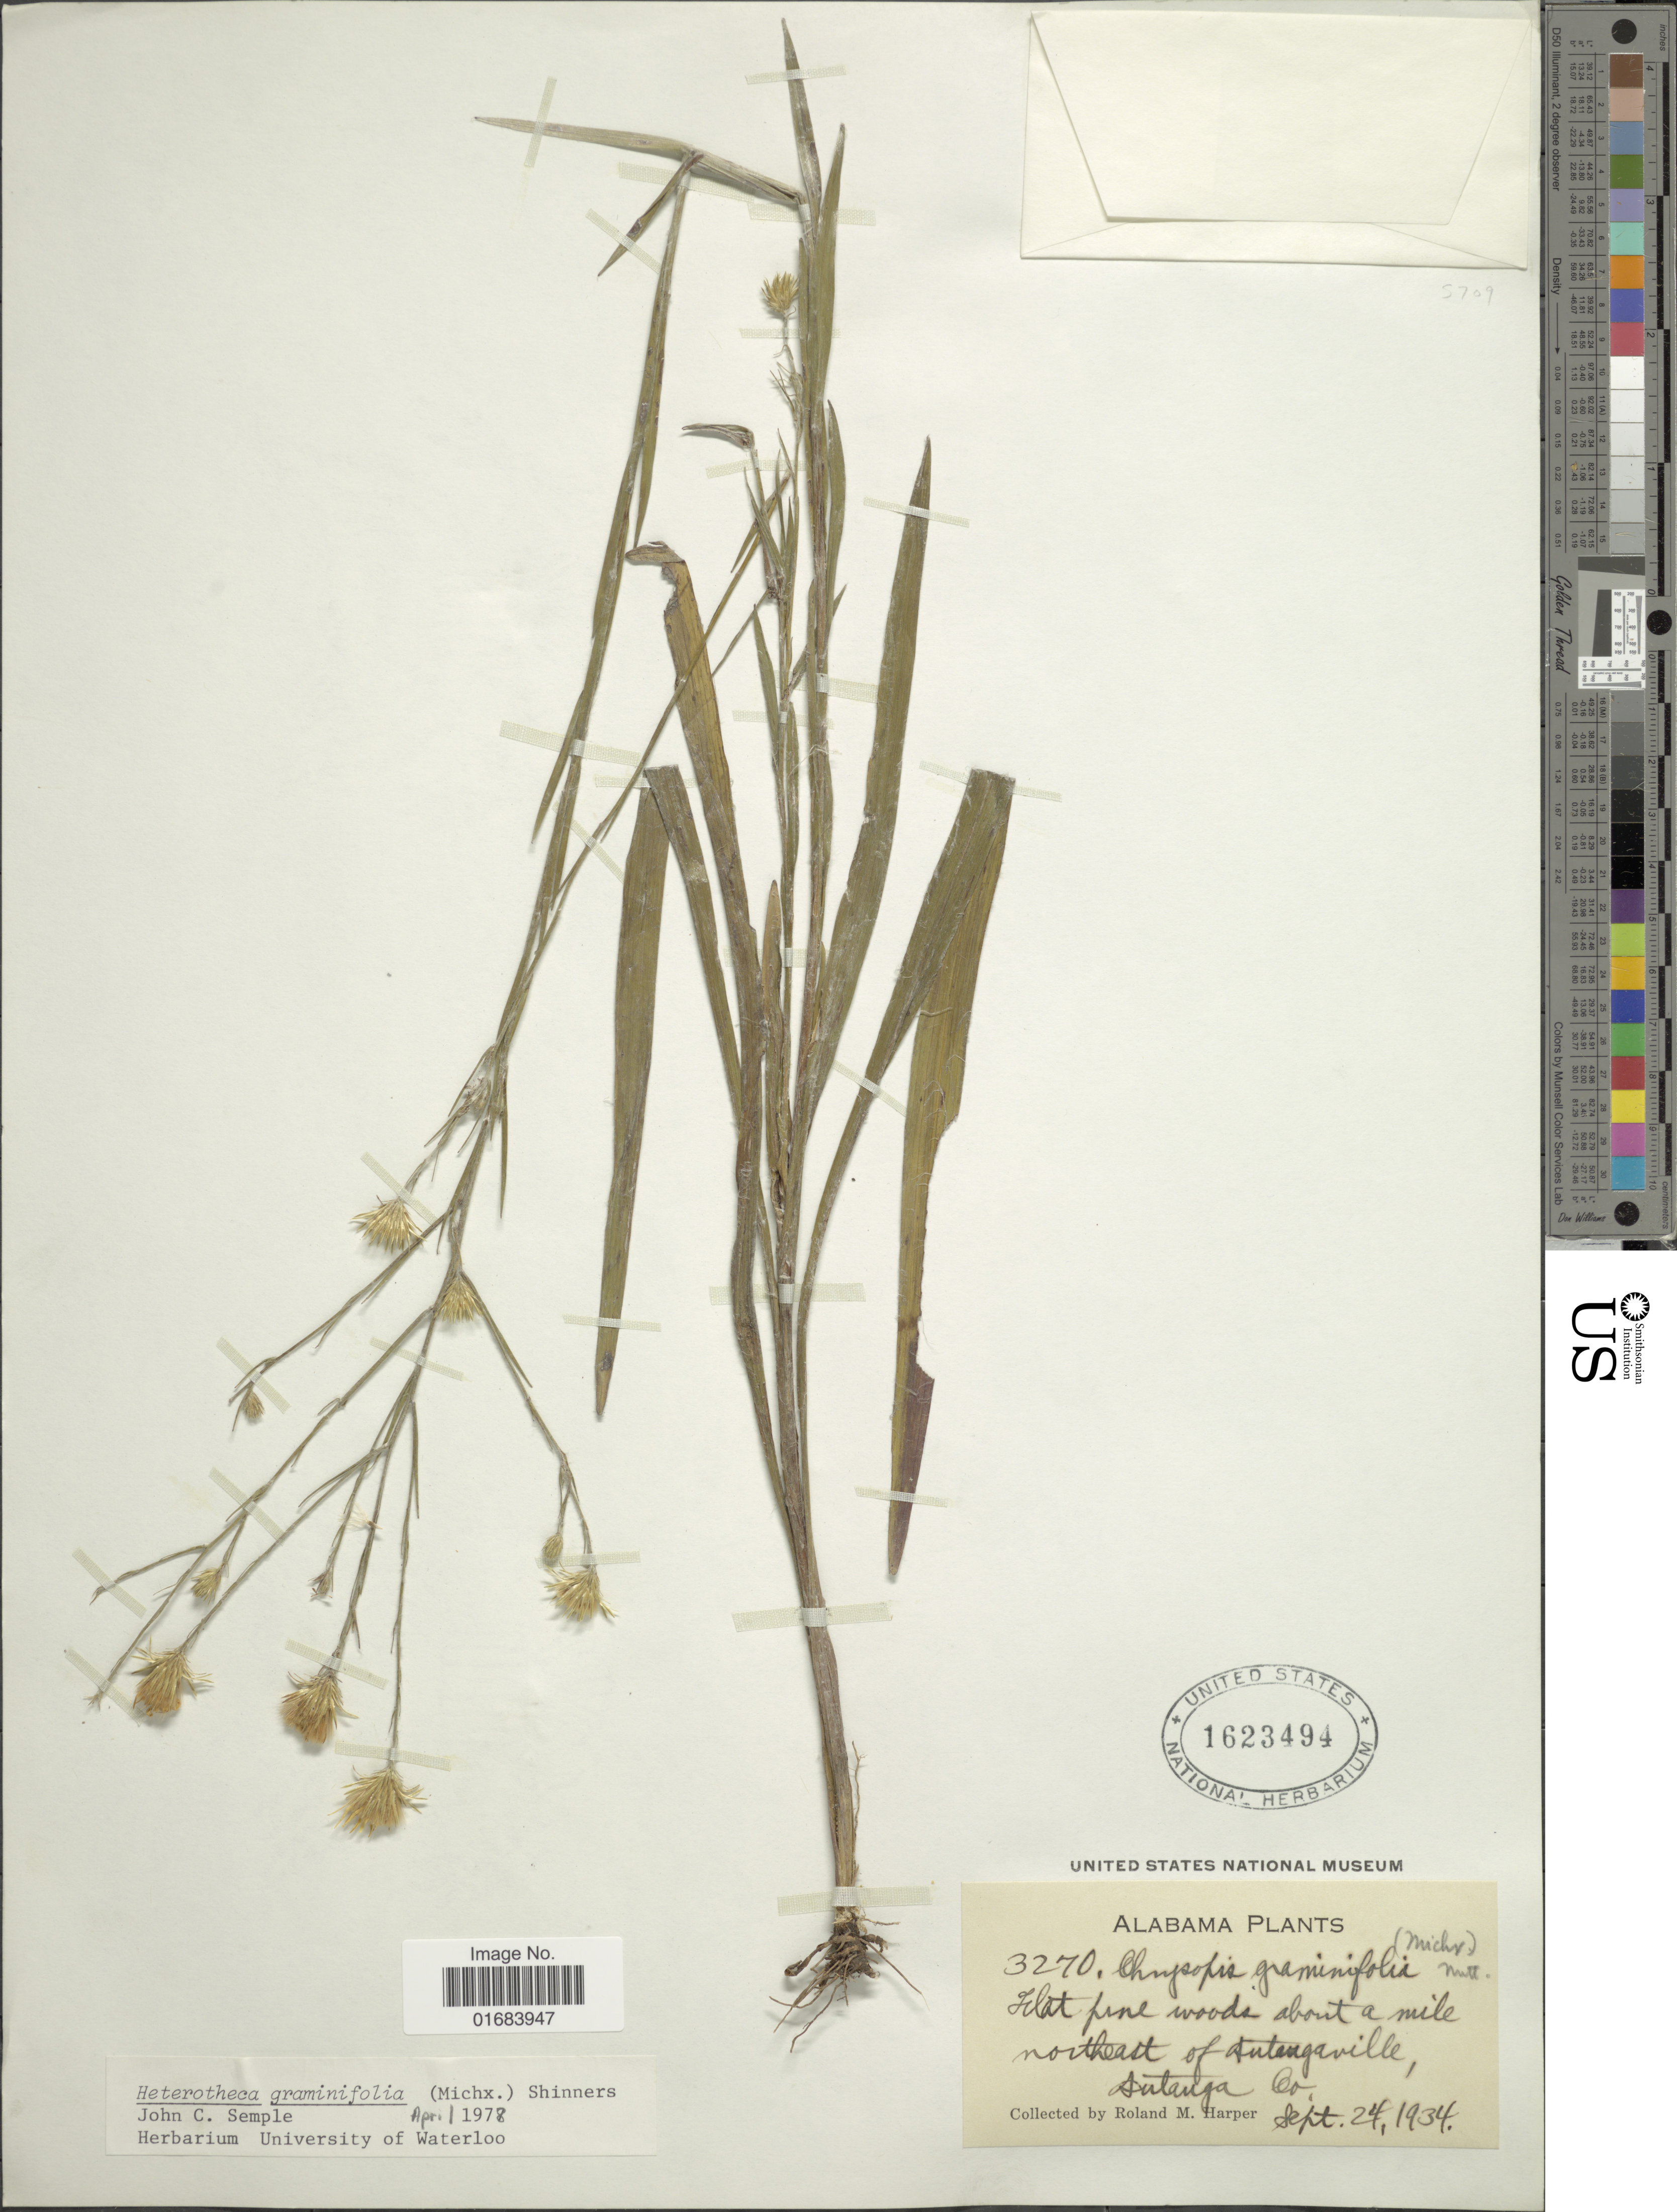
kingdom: Plantae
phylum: Tracheophyta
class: Magnoliopsida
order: Asterales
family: Asteraceae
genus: Pityopsis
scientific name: Pityopsis graminifolia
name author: (Michx.) Nutt.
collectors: R. M. Harper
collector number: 3270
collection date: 1934-09-24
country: United States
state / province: Alabama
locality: About a miles, northeast of Autaugaville, Autauga Co.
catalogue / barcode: US 1623494